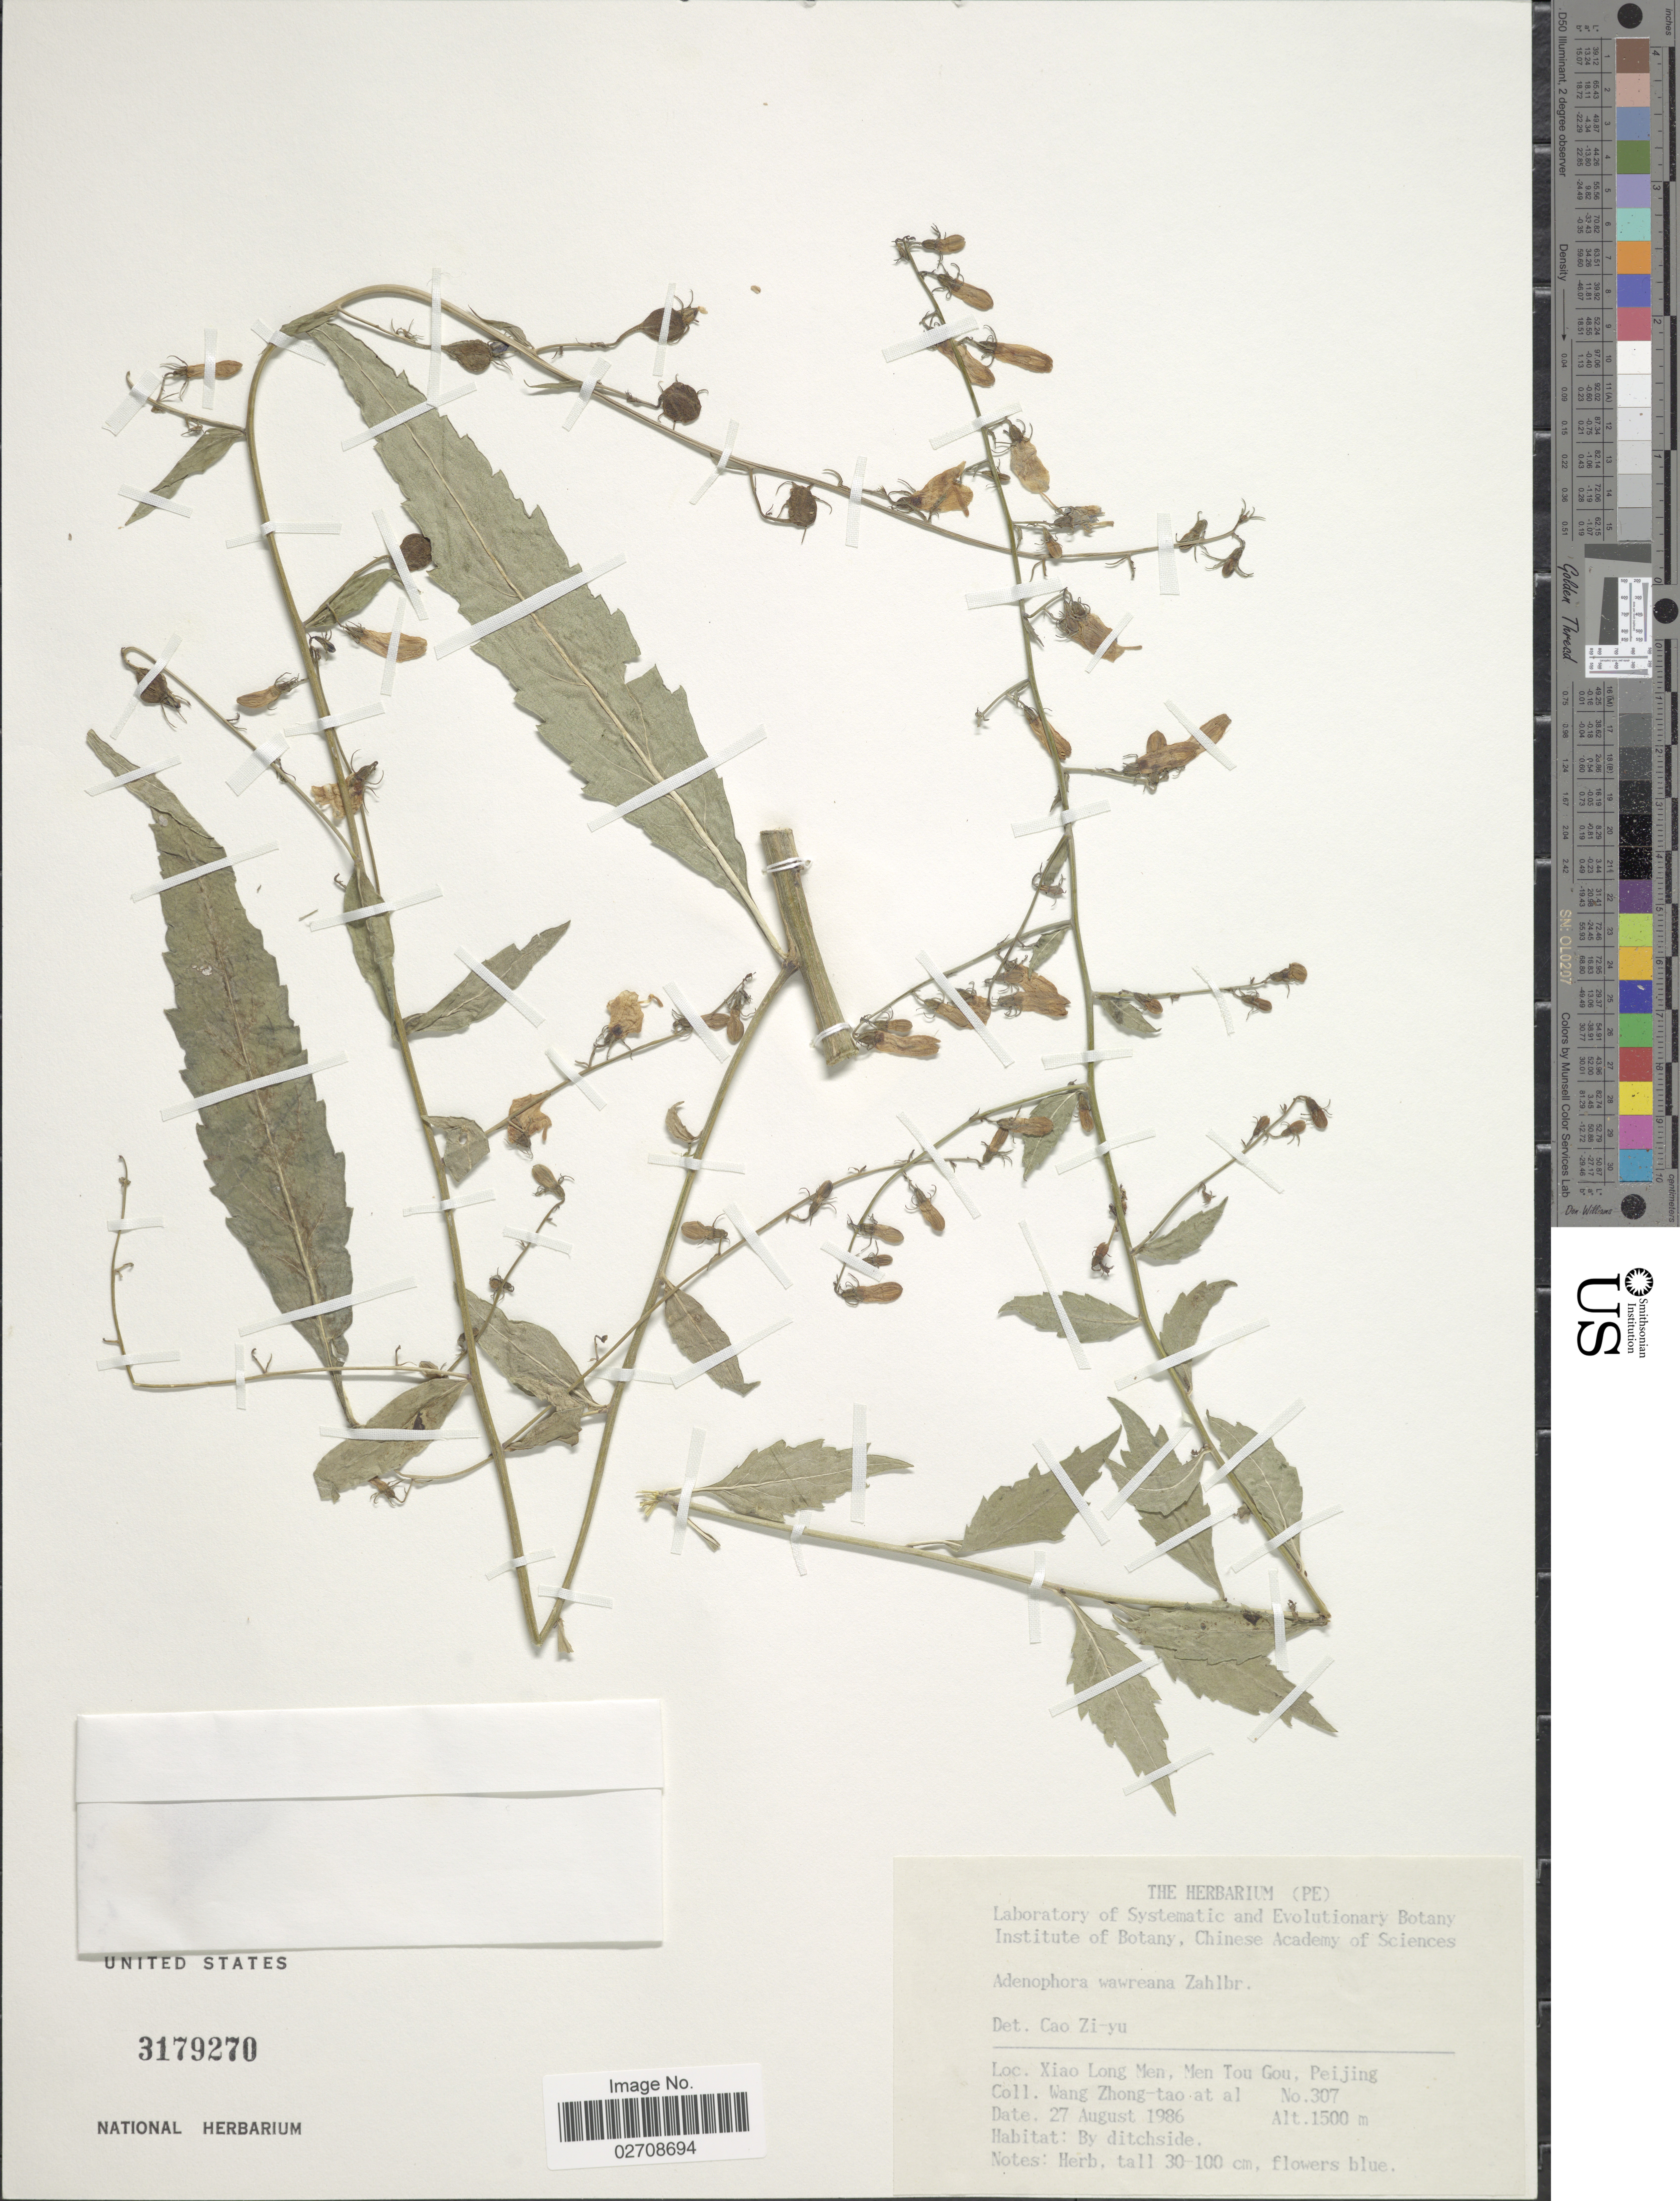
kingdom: Plantae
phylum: Tracheophyta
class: Magnoliopsida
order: Asterales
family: Campanulaceae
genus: Adenophora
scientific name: Adenophora wawreana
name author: Zahlbr.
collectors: W. Zhong-Tao & et al.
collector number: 307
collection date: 1986-08-27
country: China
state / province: Beijing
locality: Xiao Long Men, Men Tou Gou, Peijing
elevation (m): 1500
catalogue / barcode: US 3179270